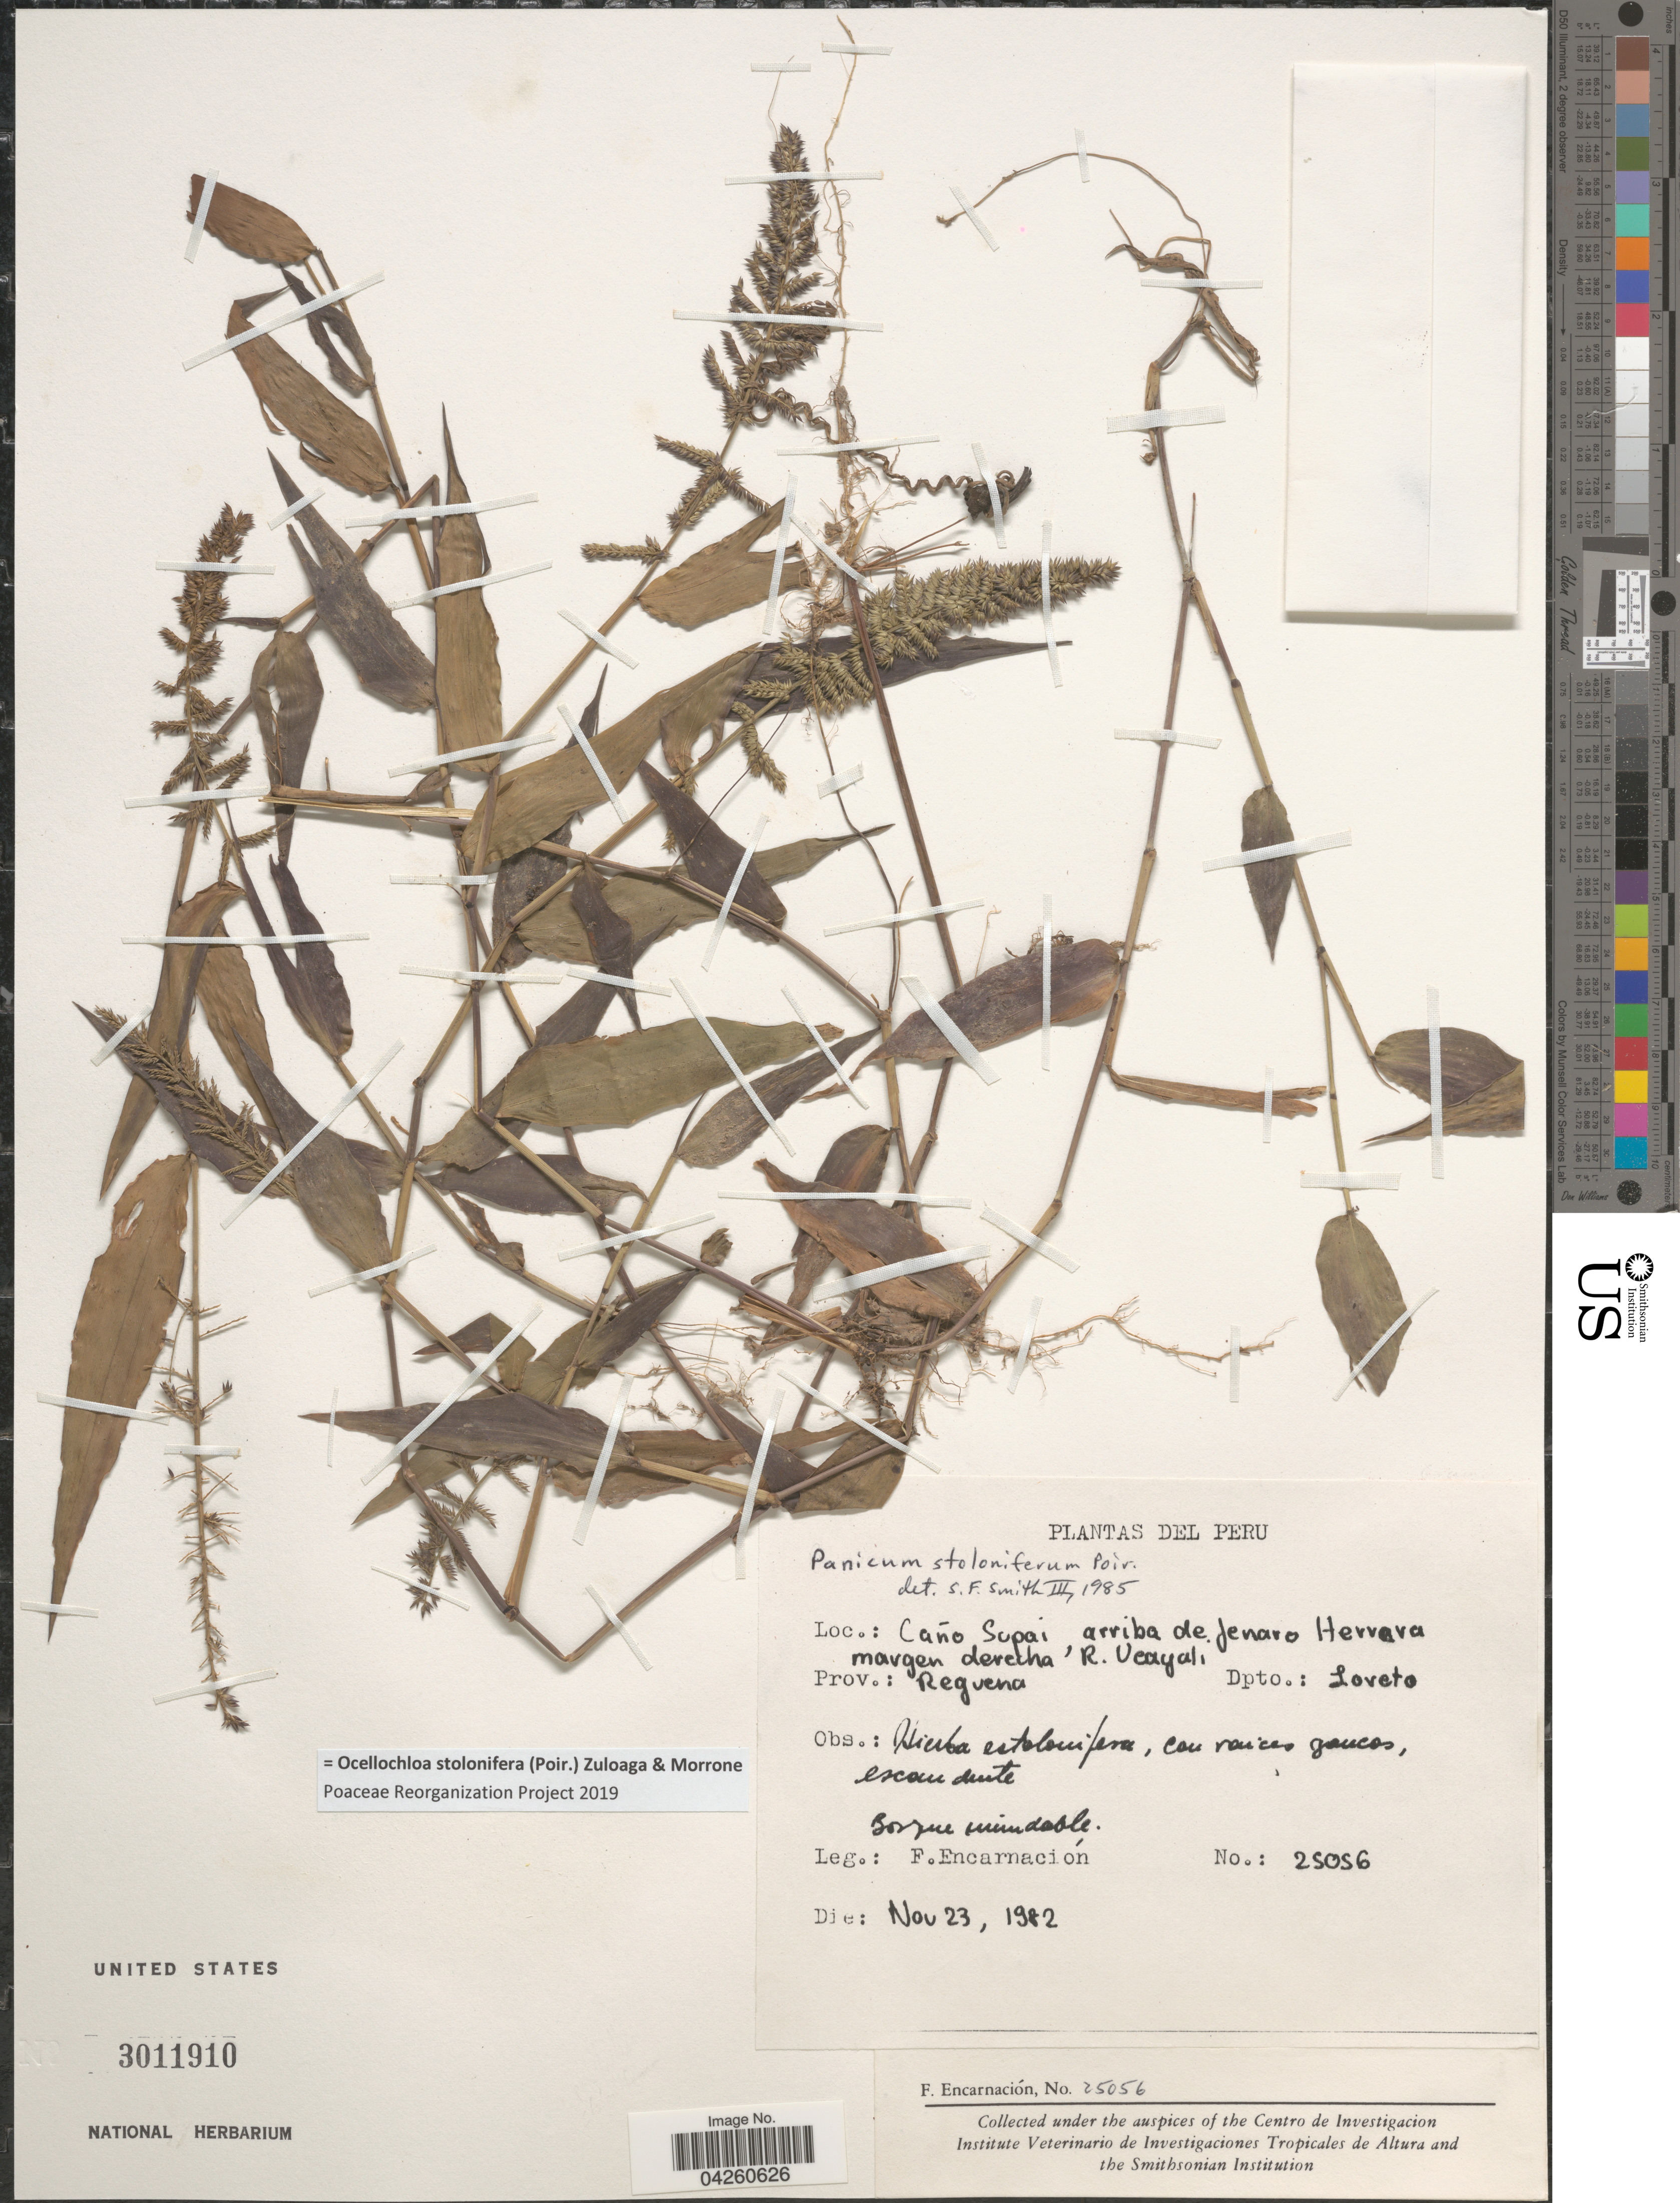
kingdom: Plantae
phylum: Tracheophyta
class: Liliopsida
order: Poales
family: Poaceae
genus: Ocellochloa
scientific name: Ocellochloa stolonifera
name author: (Poir.) Zuloaga & Morrone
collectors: F. Encarnación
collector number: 25056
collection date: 1982-11-23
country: Peru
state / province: Loreto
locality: Caño Supai, arriba de Jenaro Herreva margen derecha R. Ucayal, Prov.: Reguena. Dpto.: Loreto.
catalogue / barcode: US 3011910